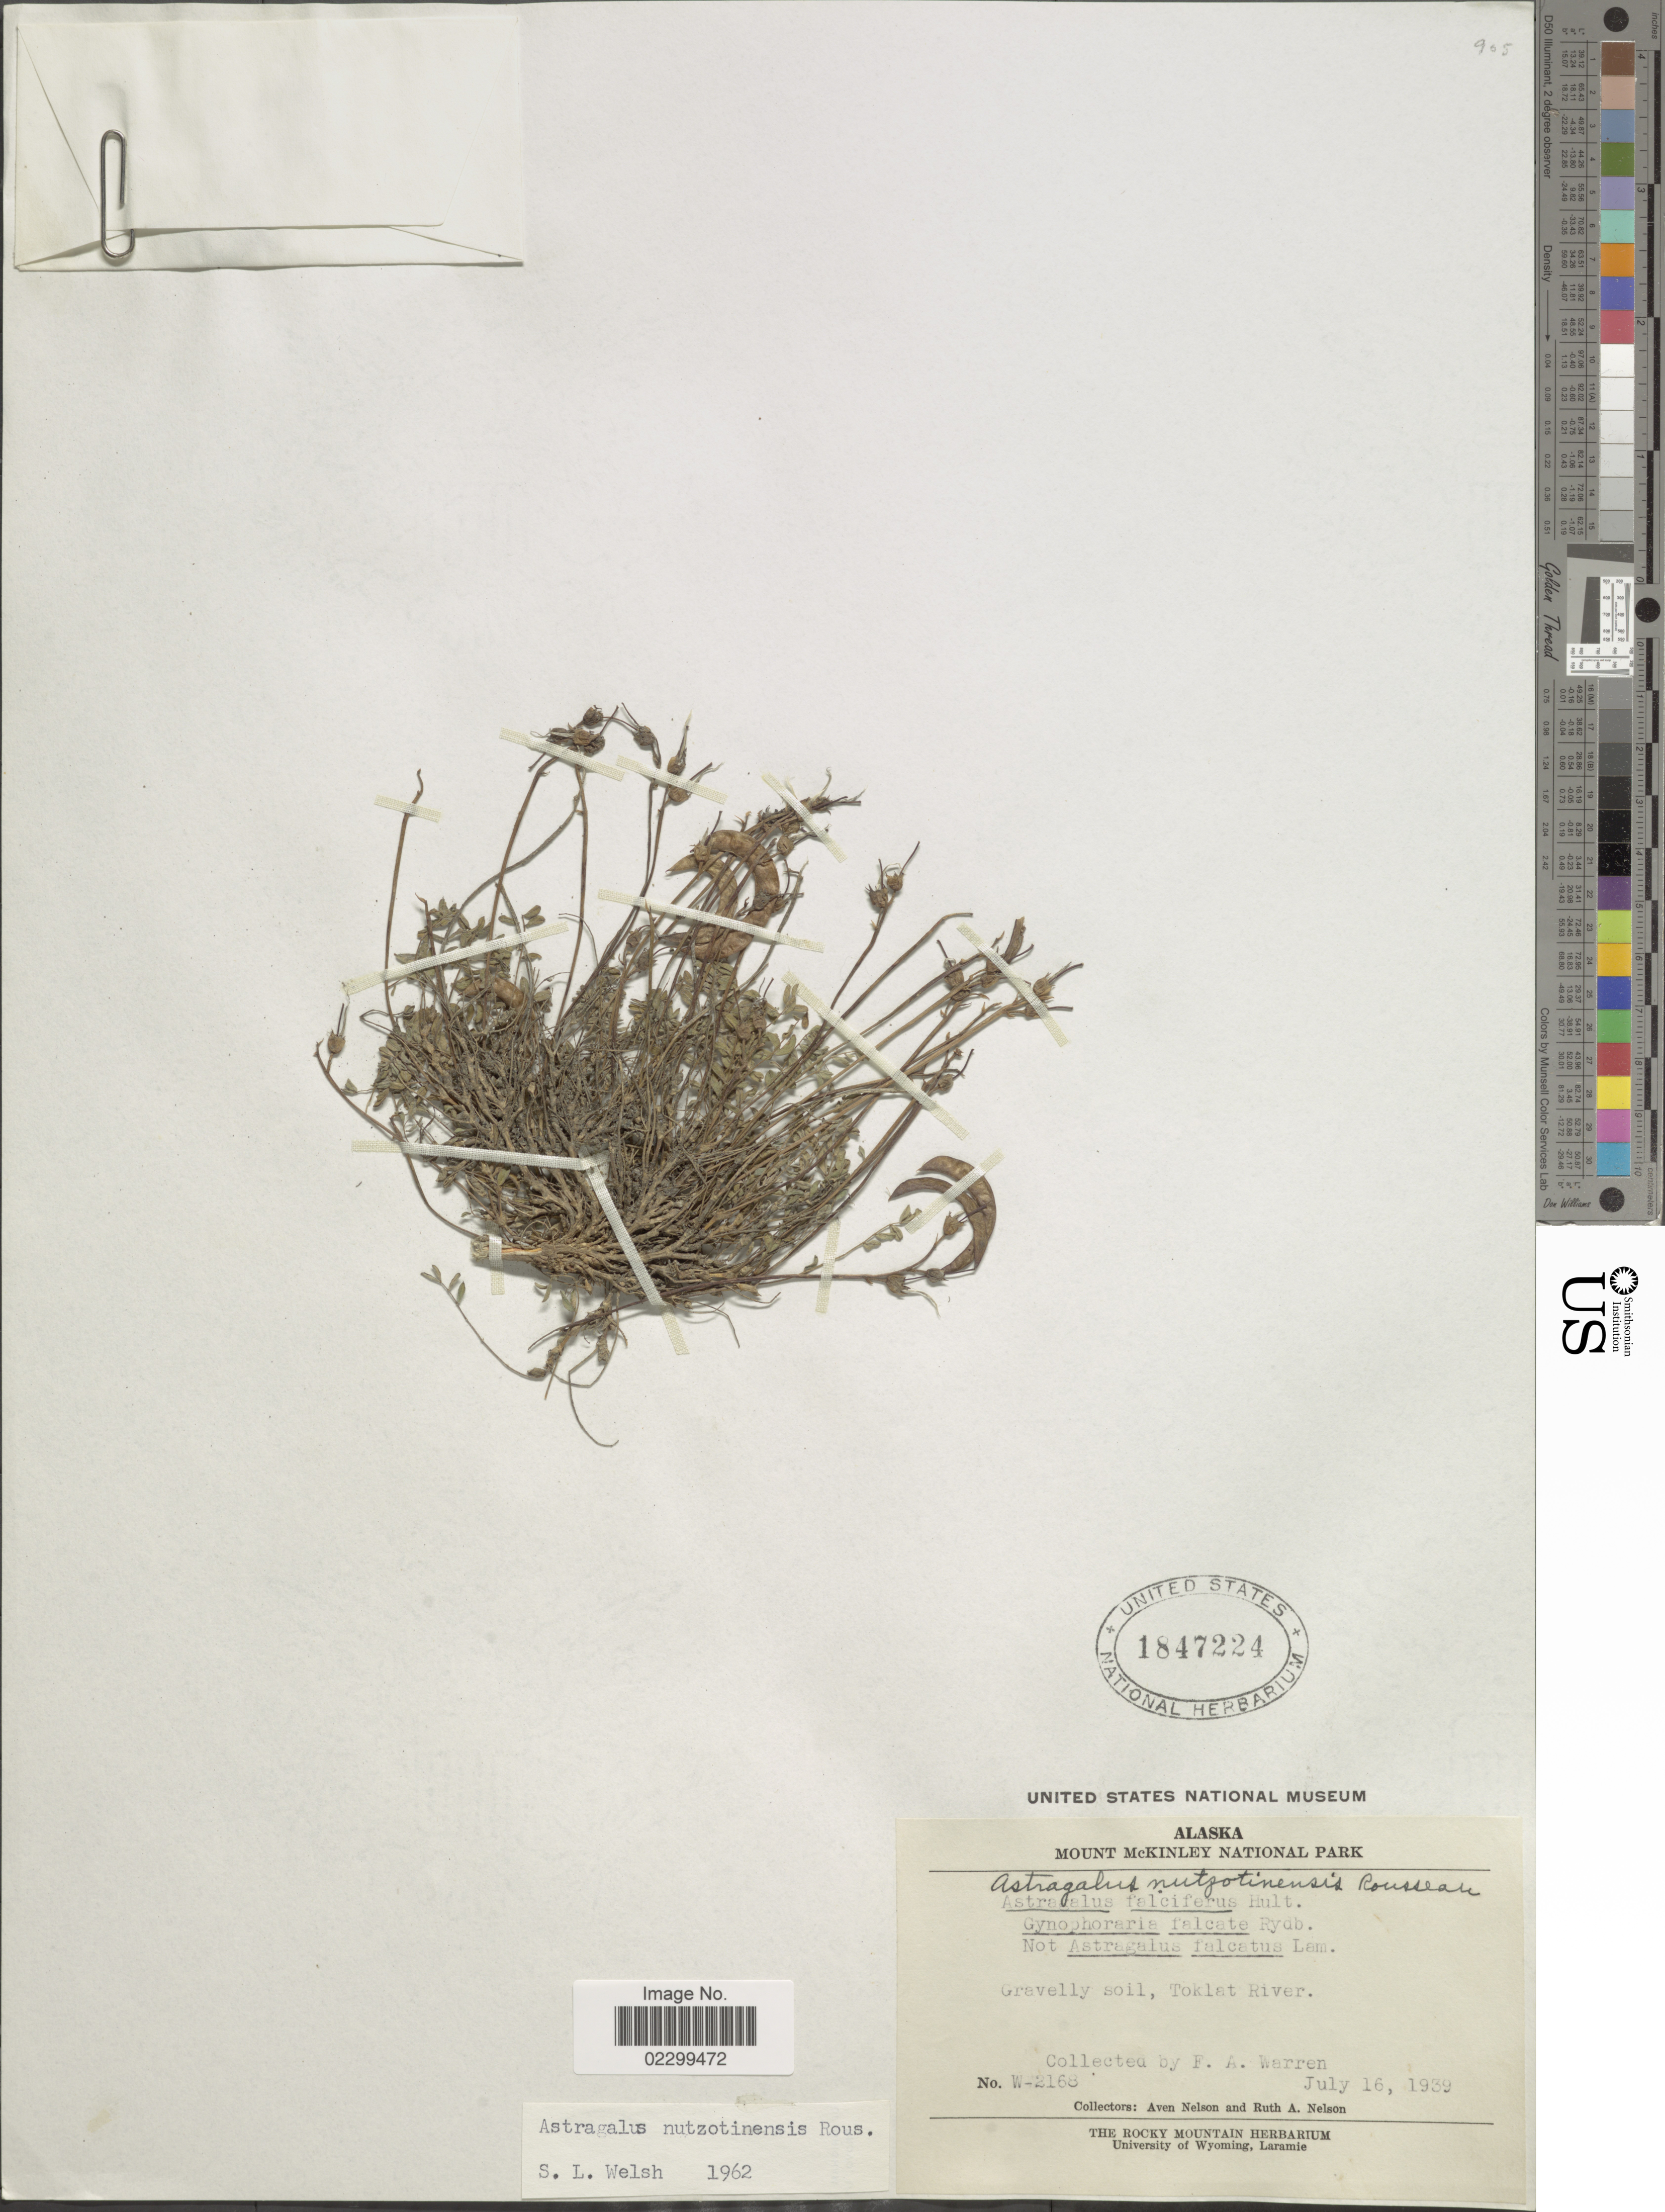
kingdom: Plantae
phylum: Tracheophyta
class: Magnoliopsida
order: Fabales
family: Fabaceae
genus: Astragalus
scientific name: Astragalus nutzotinensis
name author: J. Rousseau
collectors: F. Warren, A. Nelson & R. A. Nelson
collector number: W-2168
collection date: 1939-07-16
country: United States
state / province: Alaska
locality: Mount McKinley National Park, gravelly soil, Toklat River.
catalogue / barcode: US 1847224